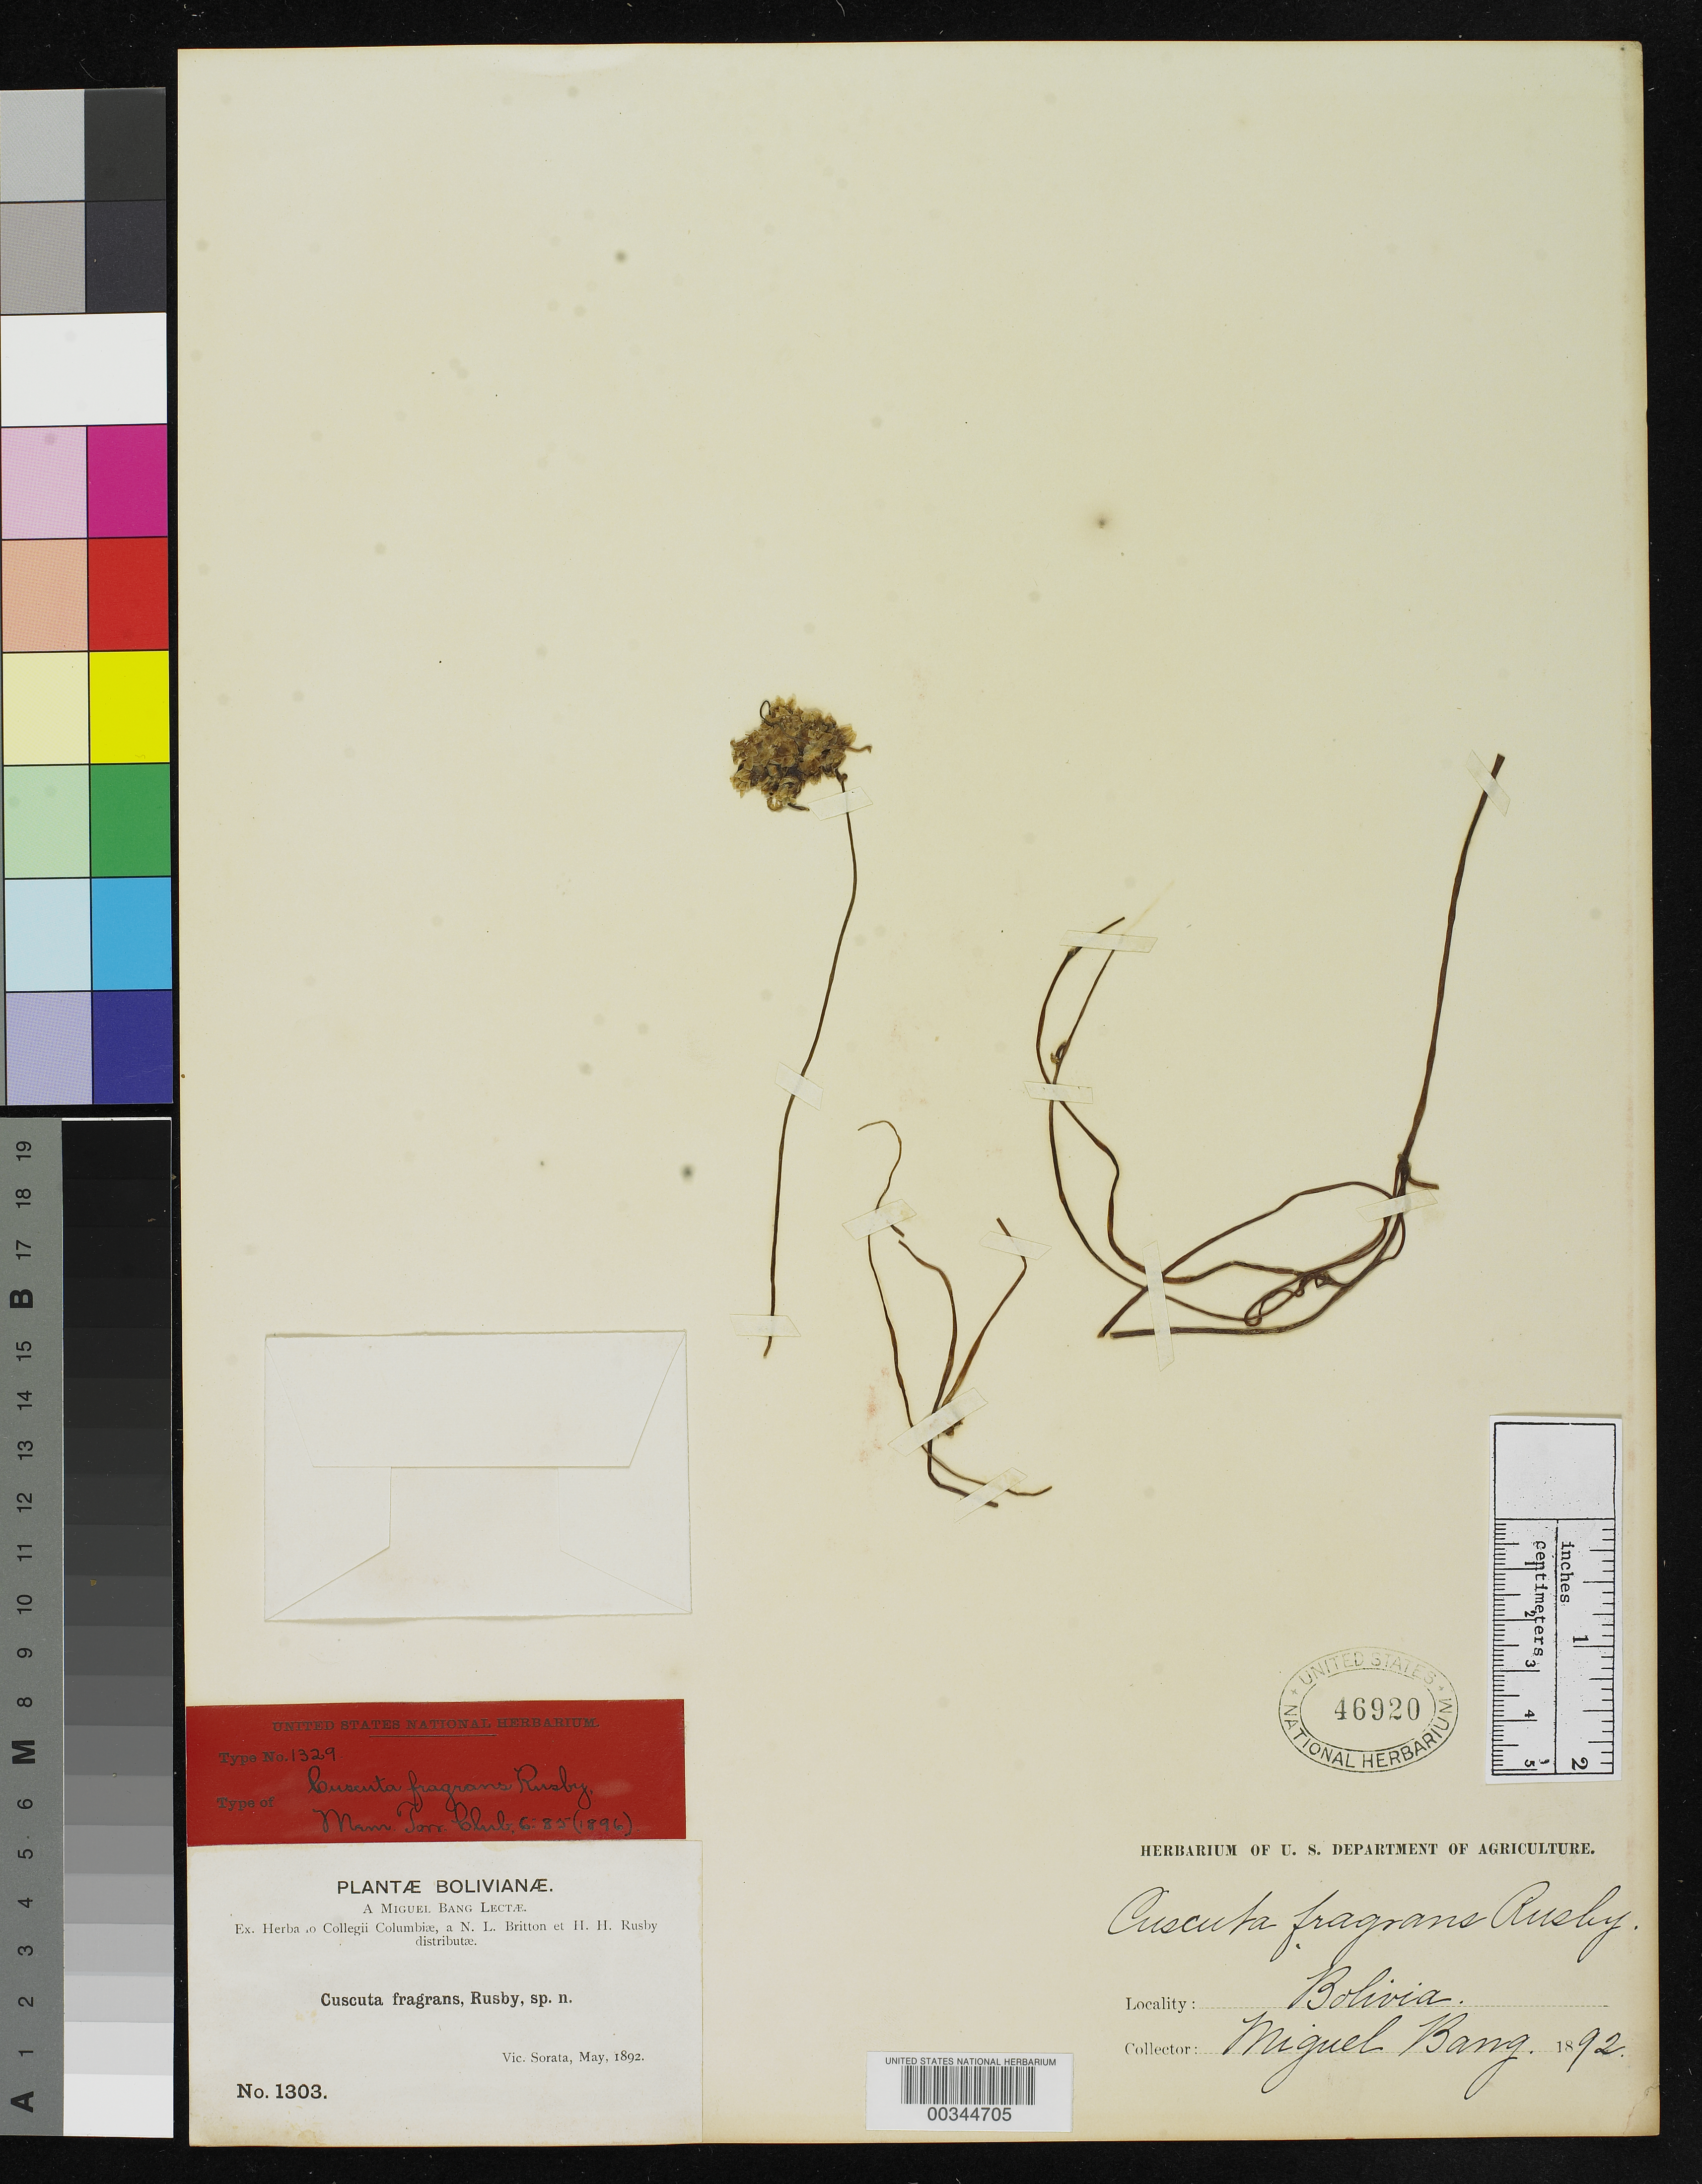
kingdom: Plantae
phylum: Tracheophyta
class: Magnoliopsida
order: Solanales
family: Convolvulaceae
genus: Cuscuta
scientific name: Cuscuta fragrans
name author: Rusby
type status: Isotype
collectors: M. Bang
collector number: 1303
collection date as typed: May 1892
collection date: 1892-05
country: Bolivia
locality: Vic. Sorata.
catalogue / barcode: US 46920